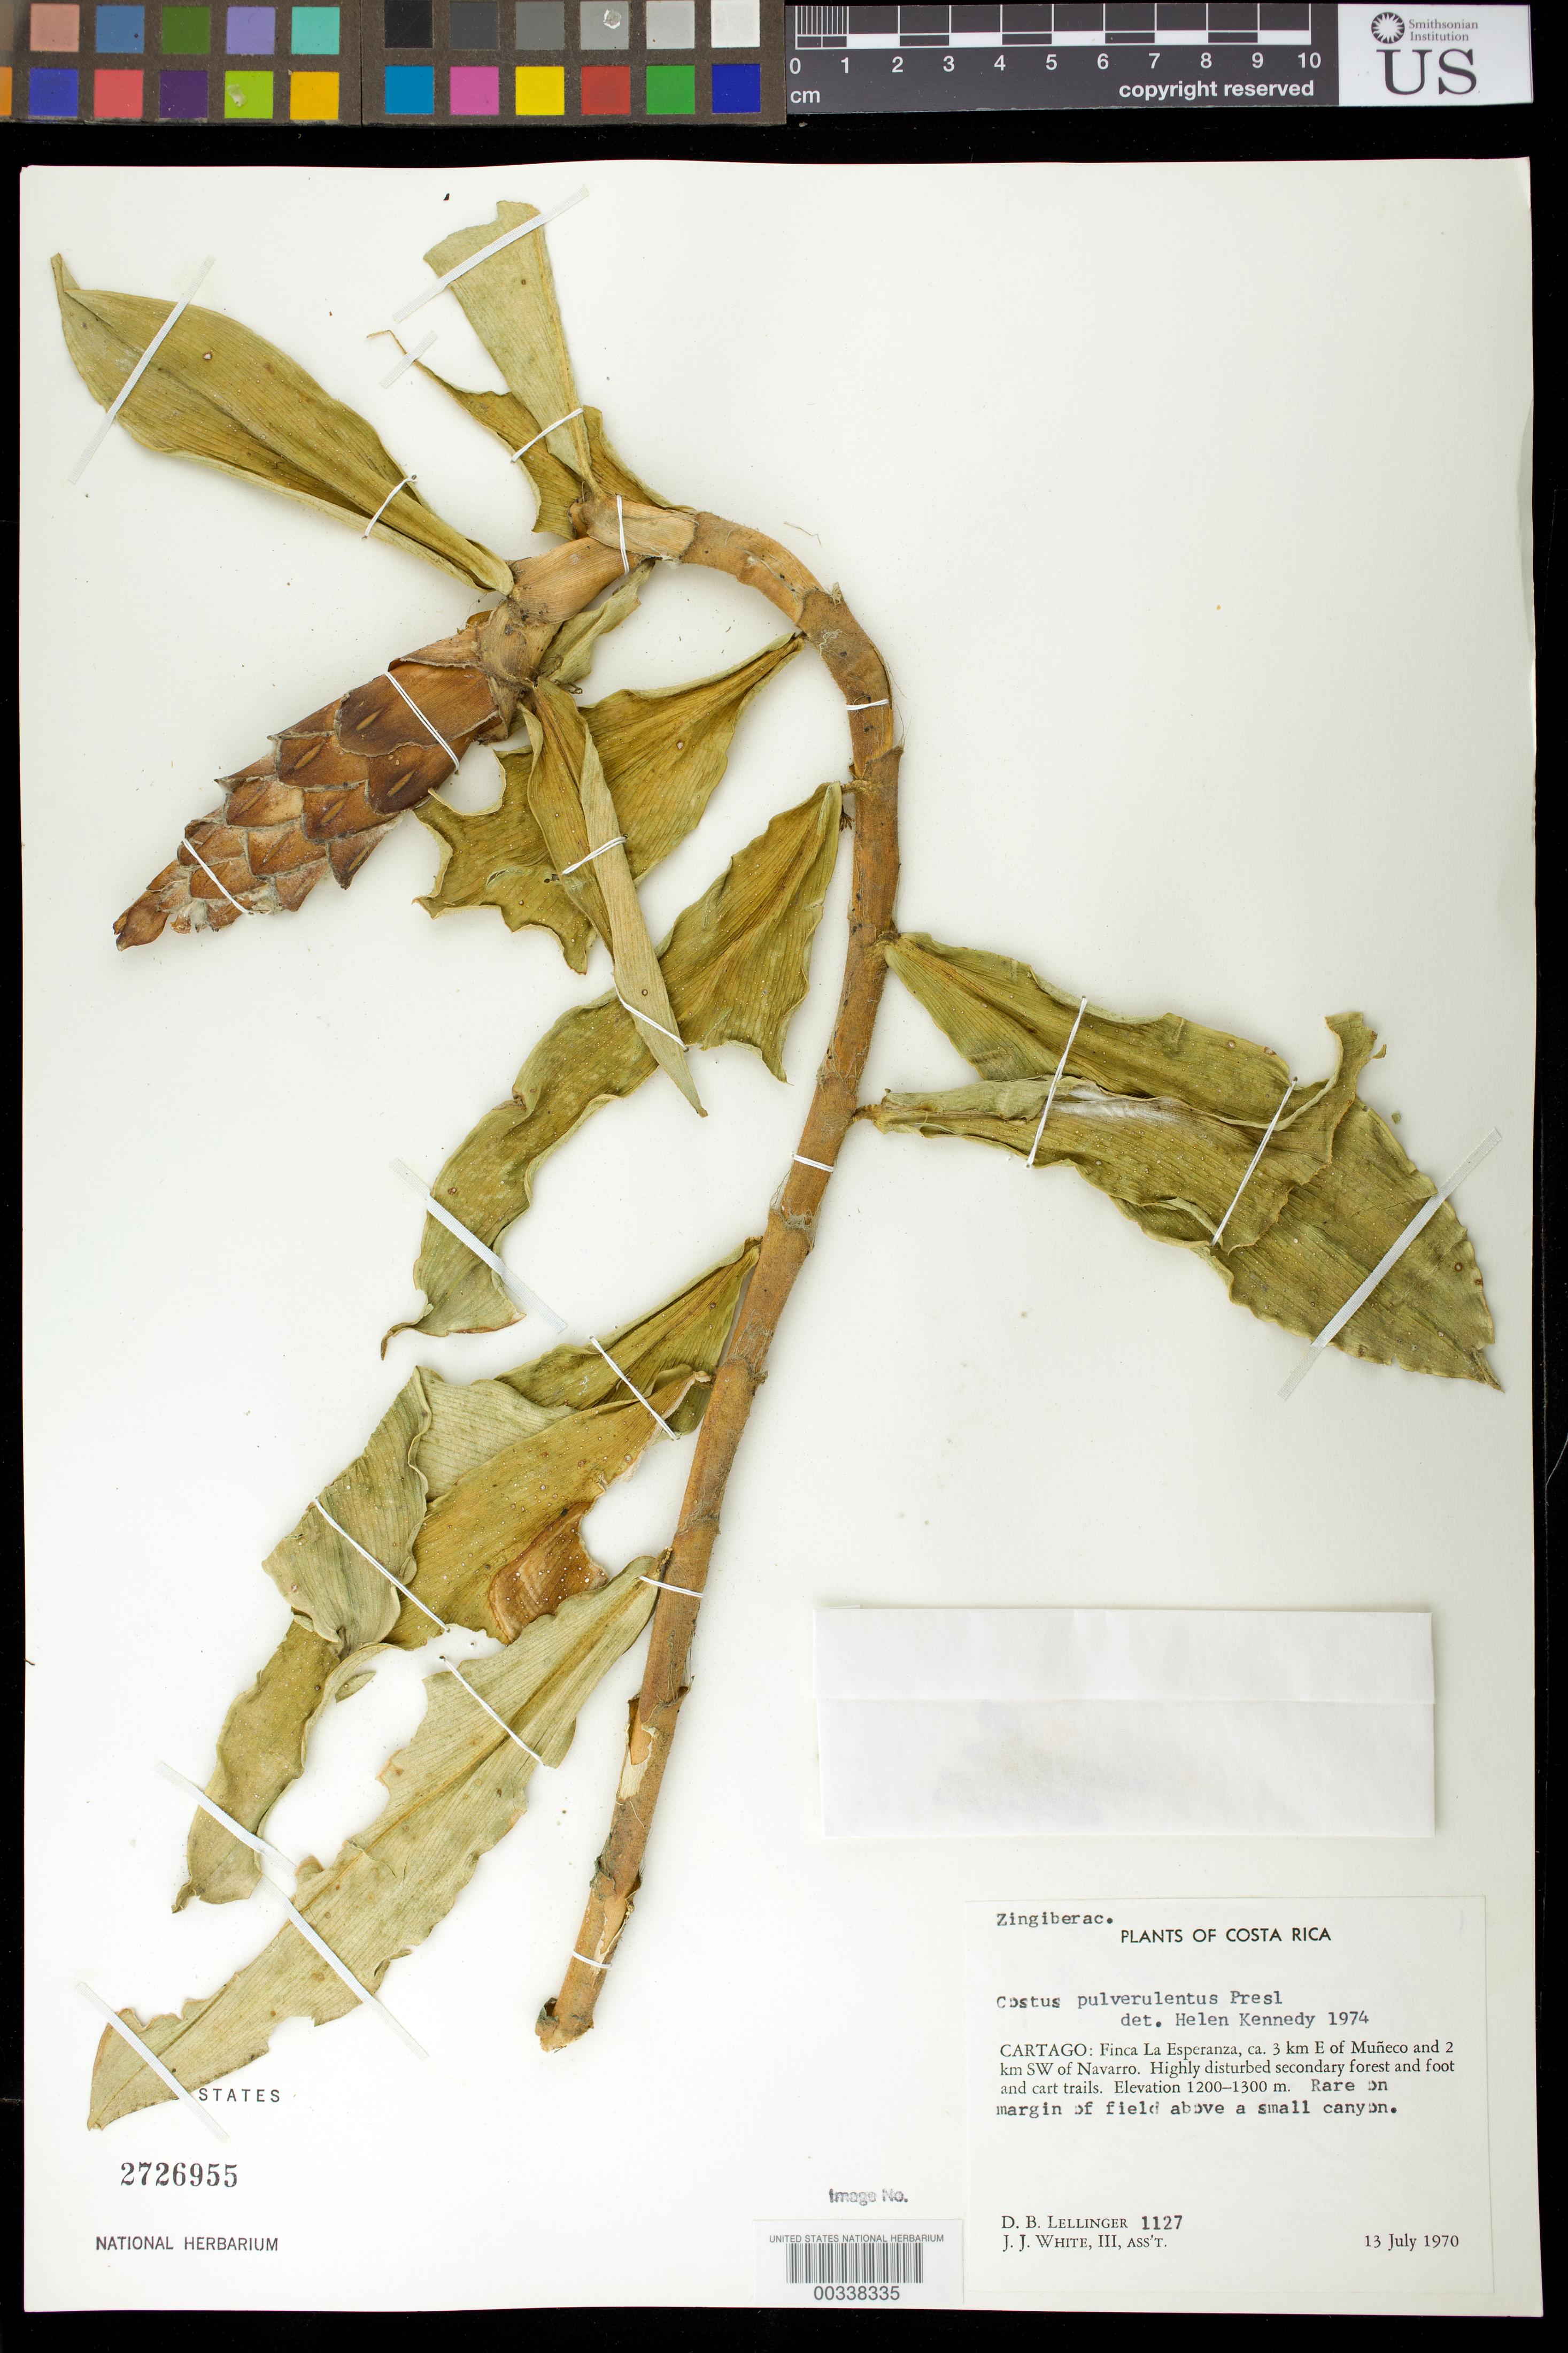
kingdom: Plantae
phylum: Tracheophyta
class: Liliopsida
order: Zingiberales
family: Costaceae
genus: Costus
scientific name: Costus pulverulentus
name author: C. Presl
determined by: Kennedy, Helen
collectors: D. B. Lellinger & J. J. White III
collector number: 1127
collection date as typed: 13 Jul 1970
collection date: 1970-07-13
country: Costa Rica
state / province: Cartago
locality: Finca La Esperanza, ca 3 km E of Muneco and 2 km SW of Navarro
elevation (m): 1200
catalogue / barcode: US 2726955